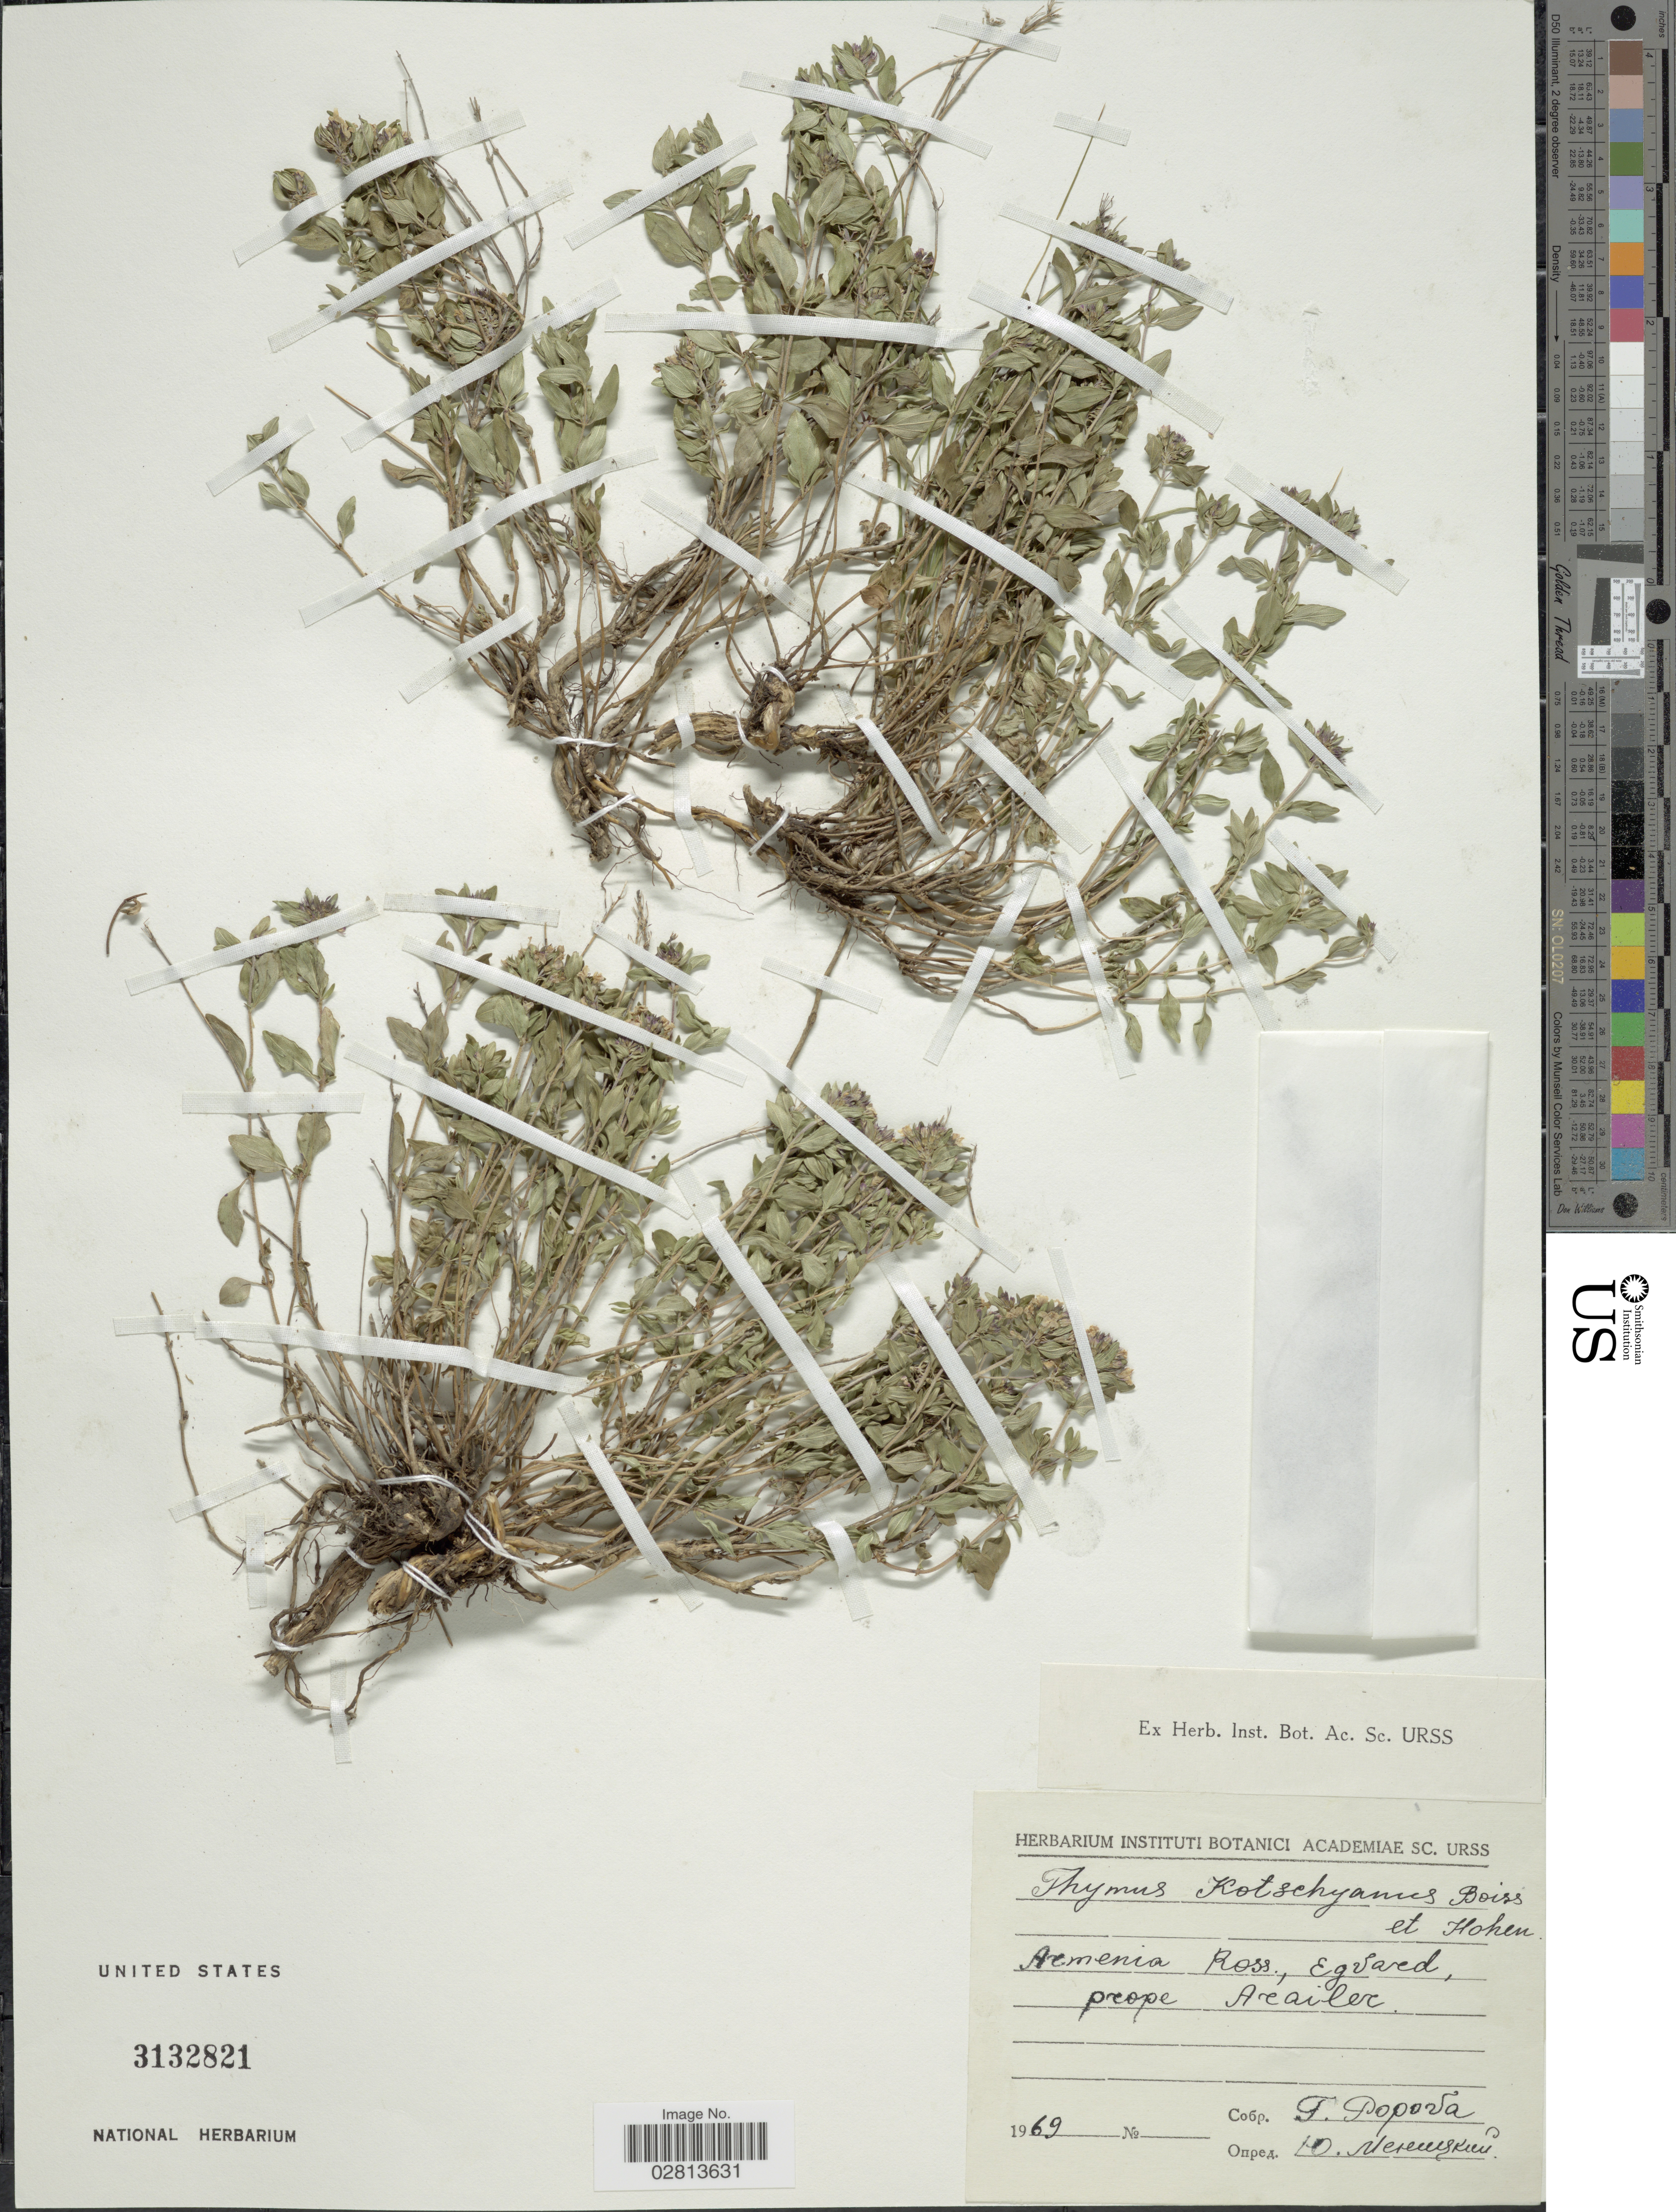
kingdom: Plantae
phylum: Tracheophyta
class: Magnoliopsida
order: Lamiales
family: Lamiaceae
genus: Thymus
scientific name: Thymus kotschyanus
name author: Boiss. & Hohen.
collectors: T. Popova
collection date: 1969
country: Armenia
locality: Ross., Egvared, prope Arailer.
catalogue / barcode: US 3132821